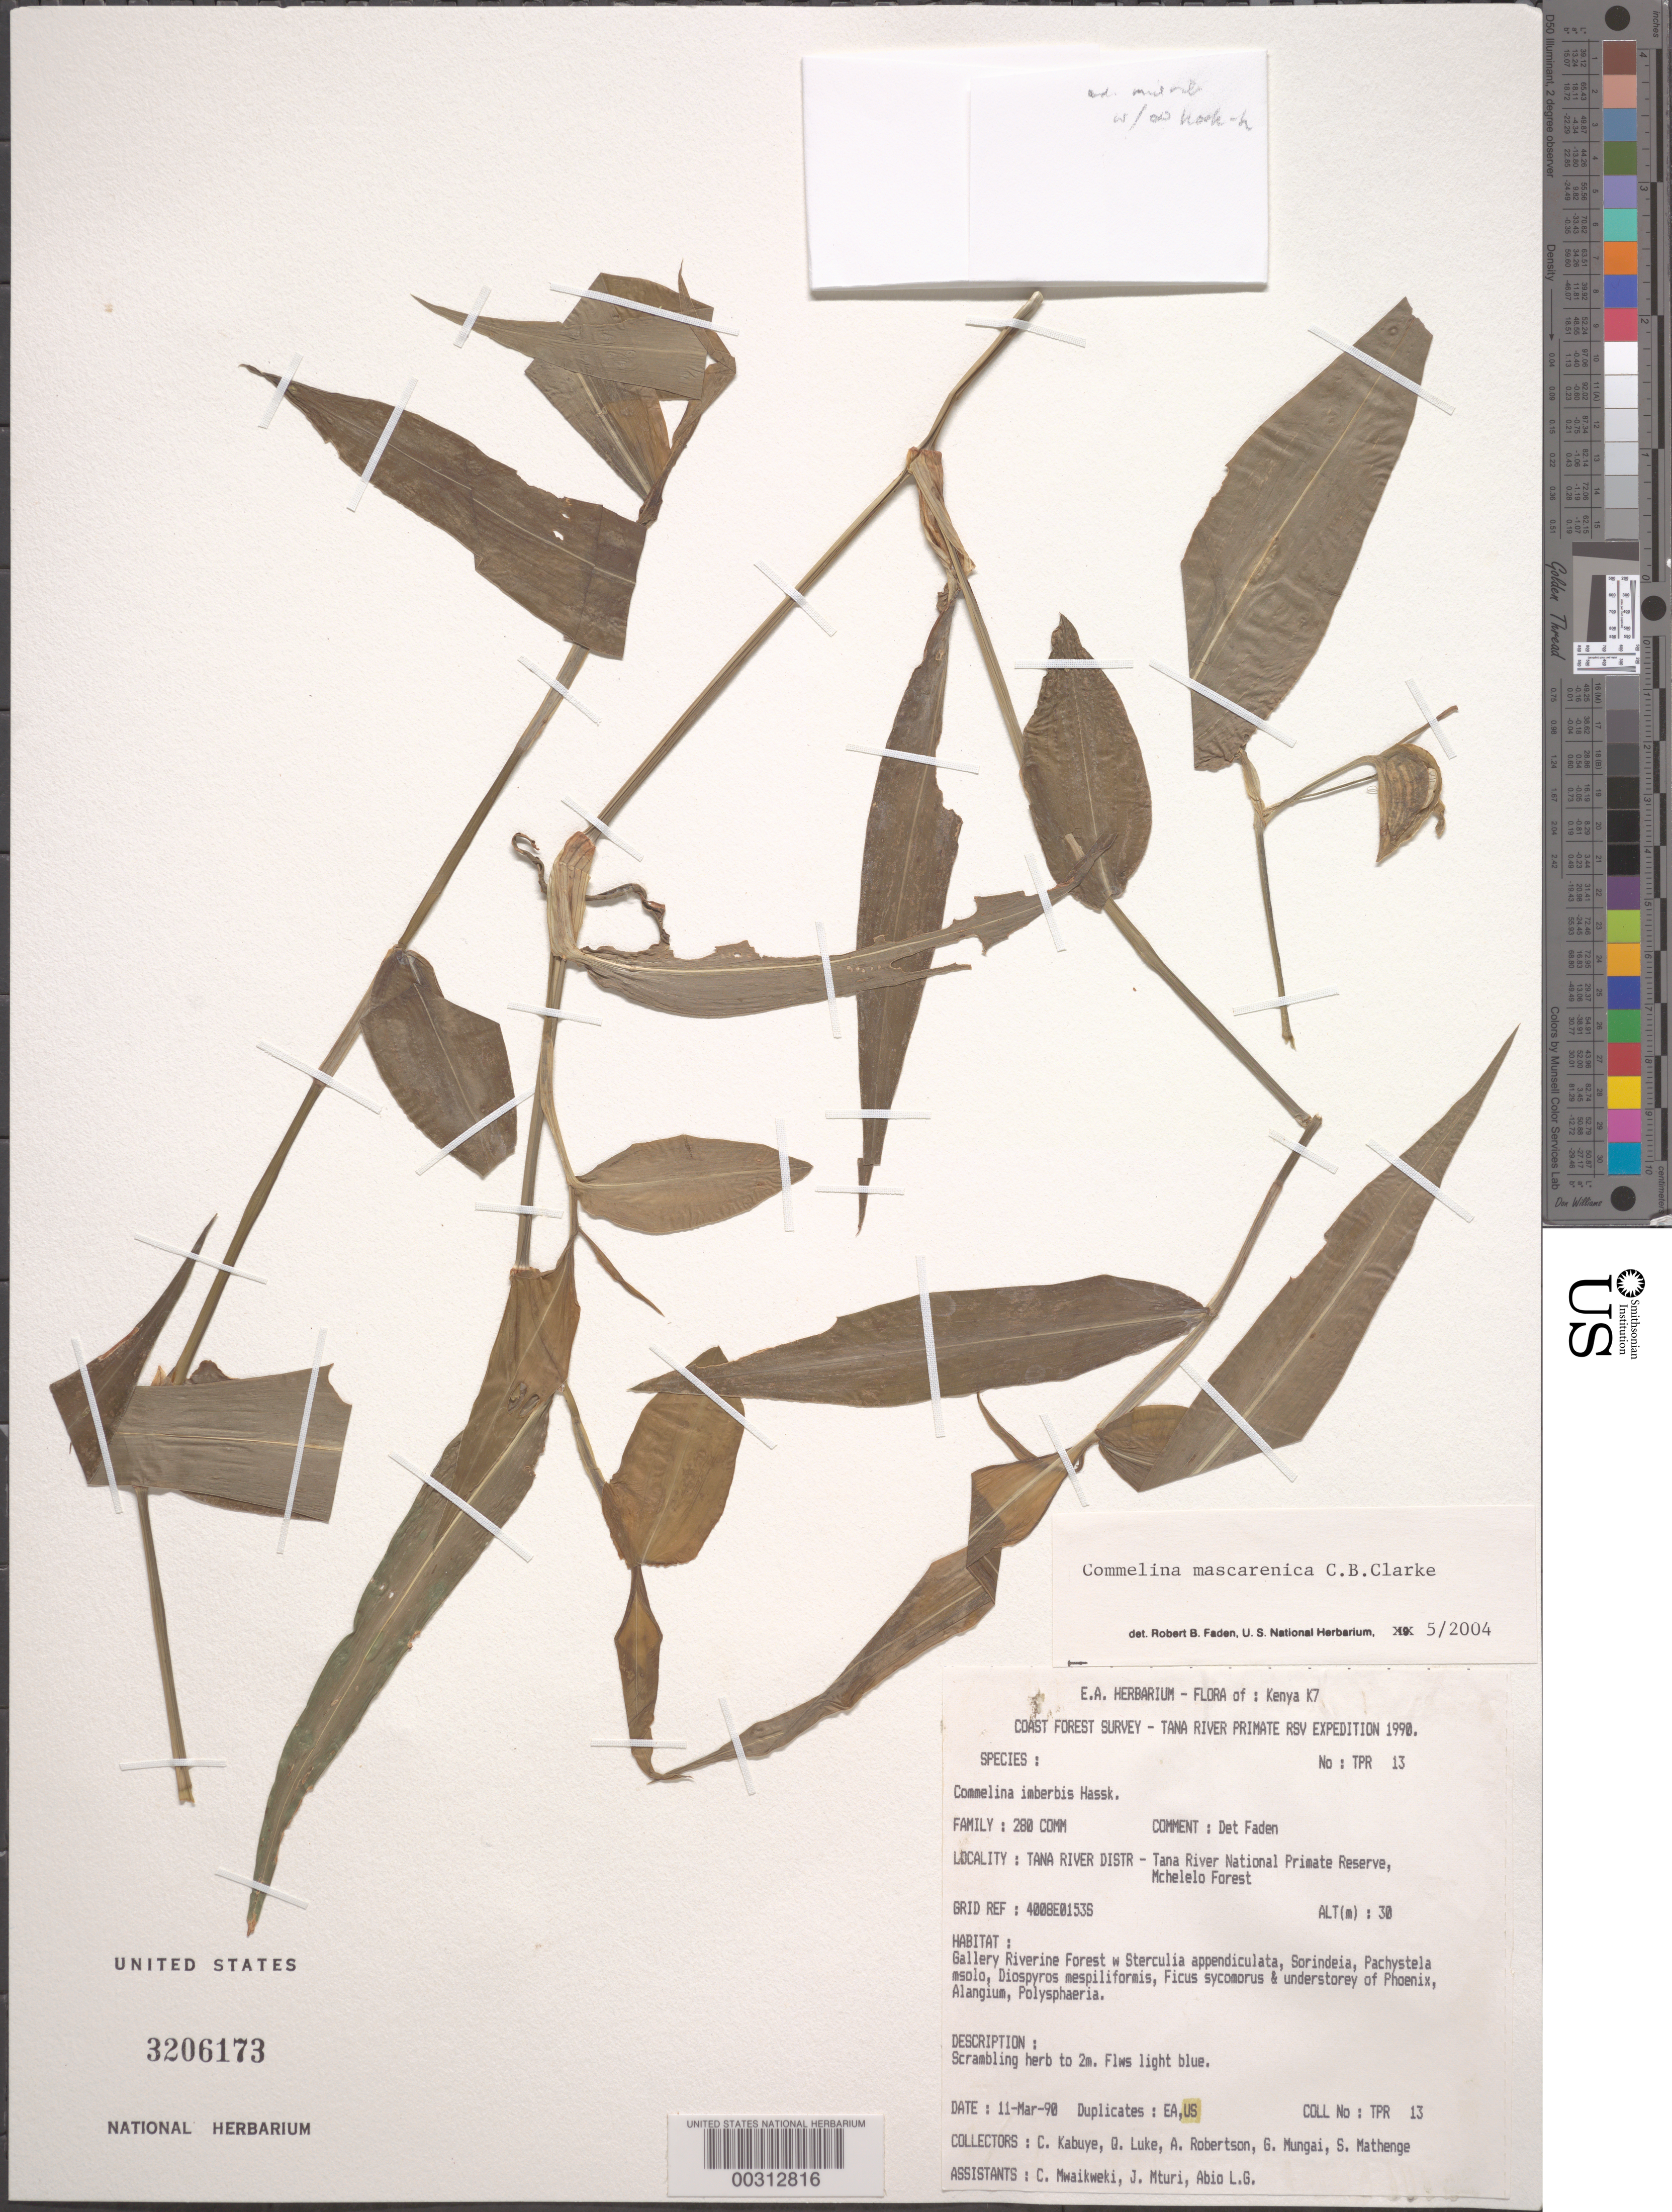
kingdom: Plantae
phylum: Tracheophyta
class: Liliopsida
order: Commelinales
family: Commelinaceae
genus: Commelina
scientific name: Commelina mascarenica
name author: C.B. Clarke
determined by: Faden, Robert B., (US), Smithsonian Institution - National Museum of Natural History (UNITED STATES)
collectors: C. Kabuye, G. Luke, A. Robertson, G. Mungai & S. Mathenge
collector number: Tpr 13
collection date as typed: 11 Mar 1990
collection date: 1990-03-11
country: Kenya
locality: Tana river national primate reserve, mchelelo forest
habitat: Gallery riverine forest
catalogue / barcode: US 3206173